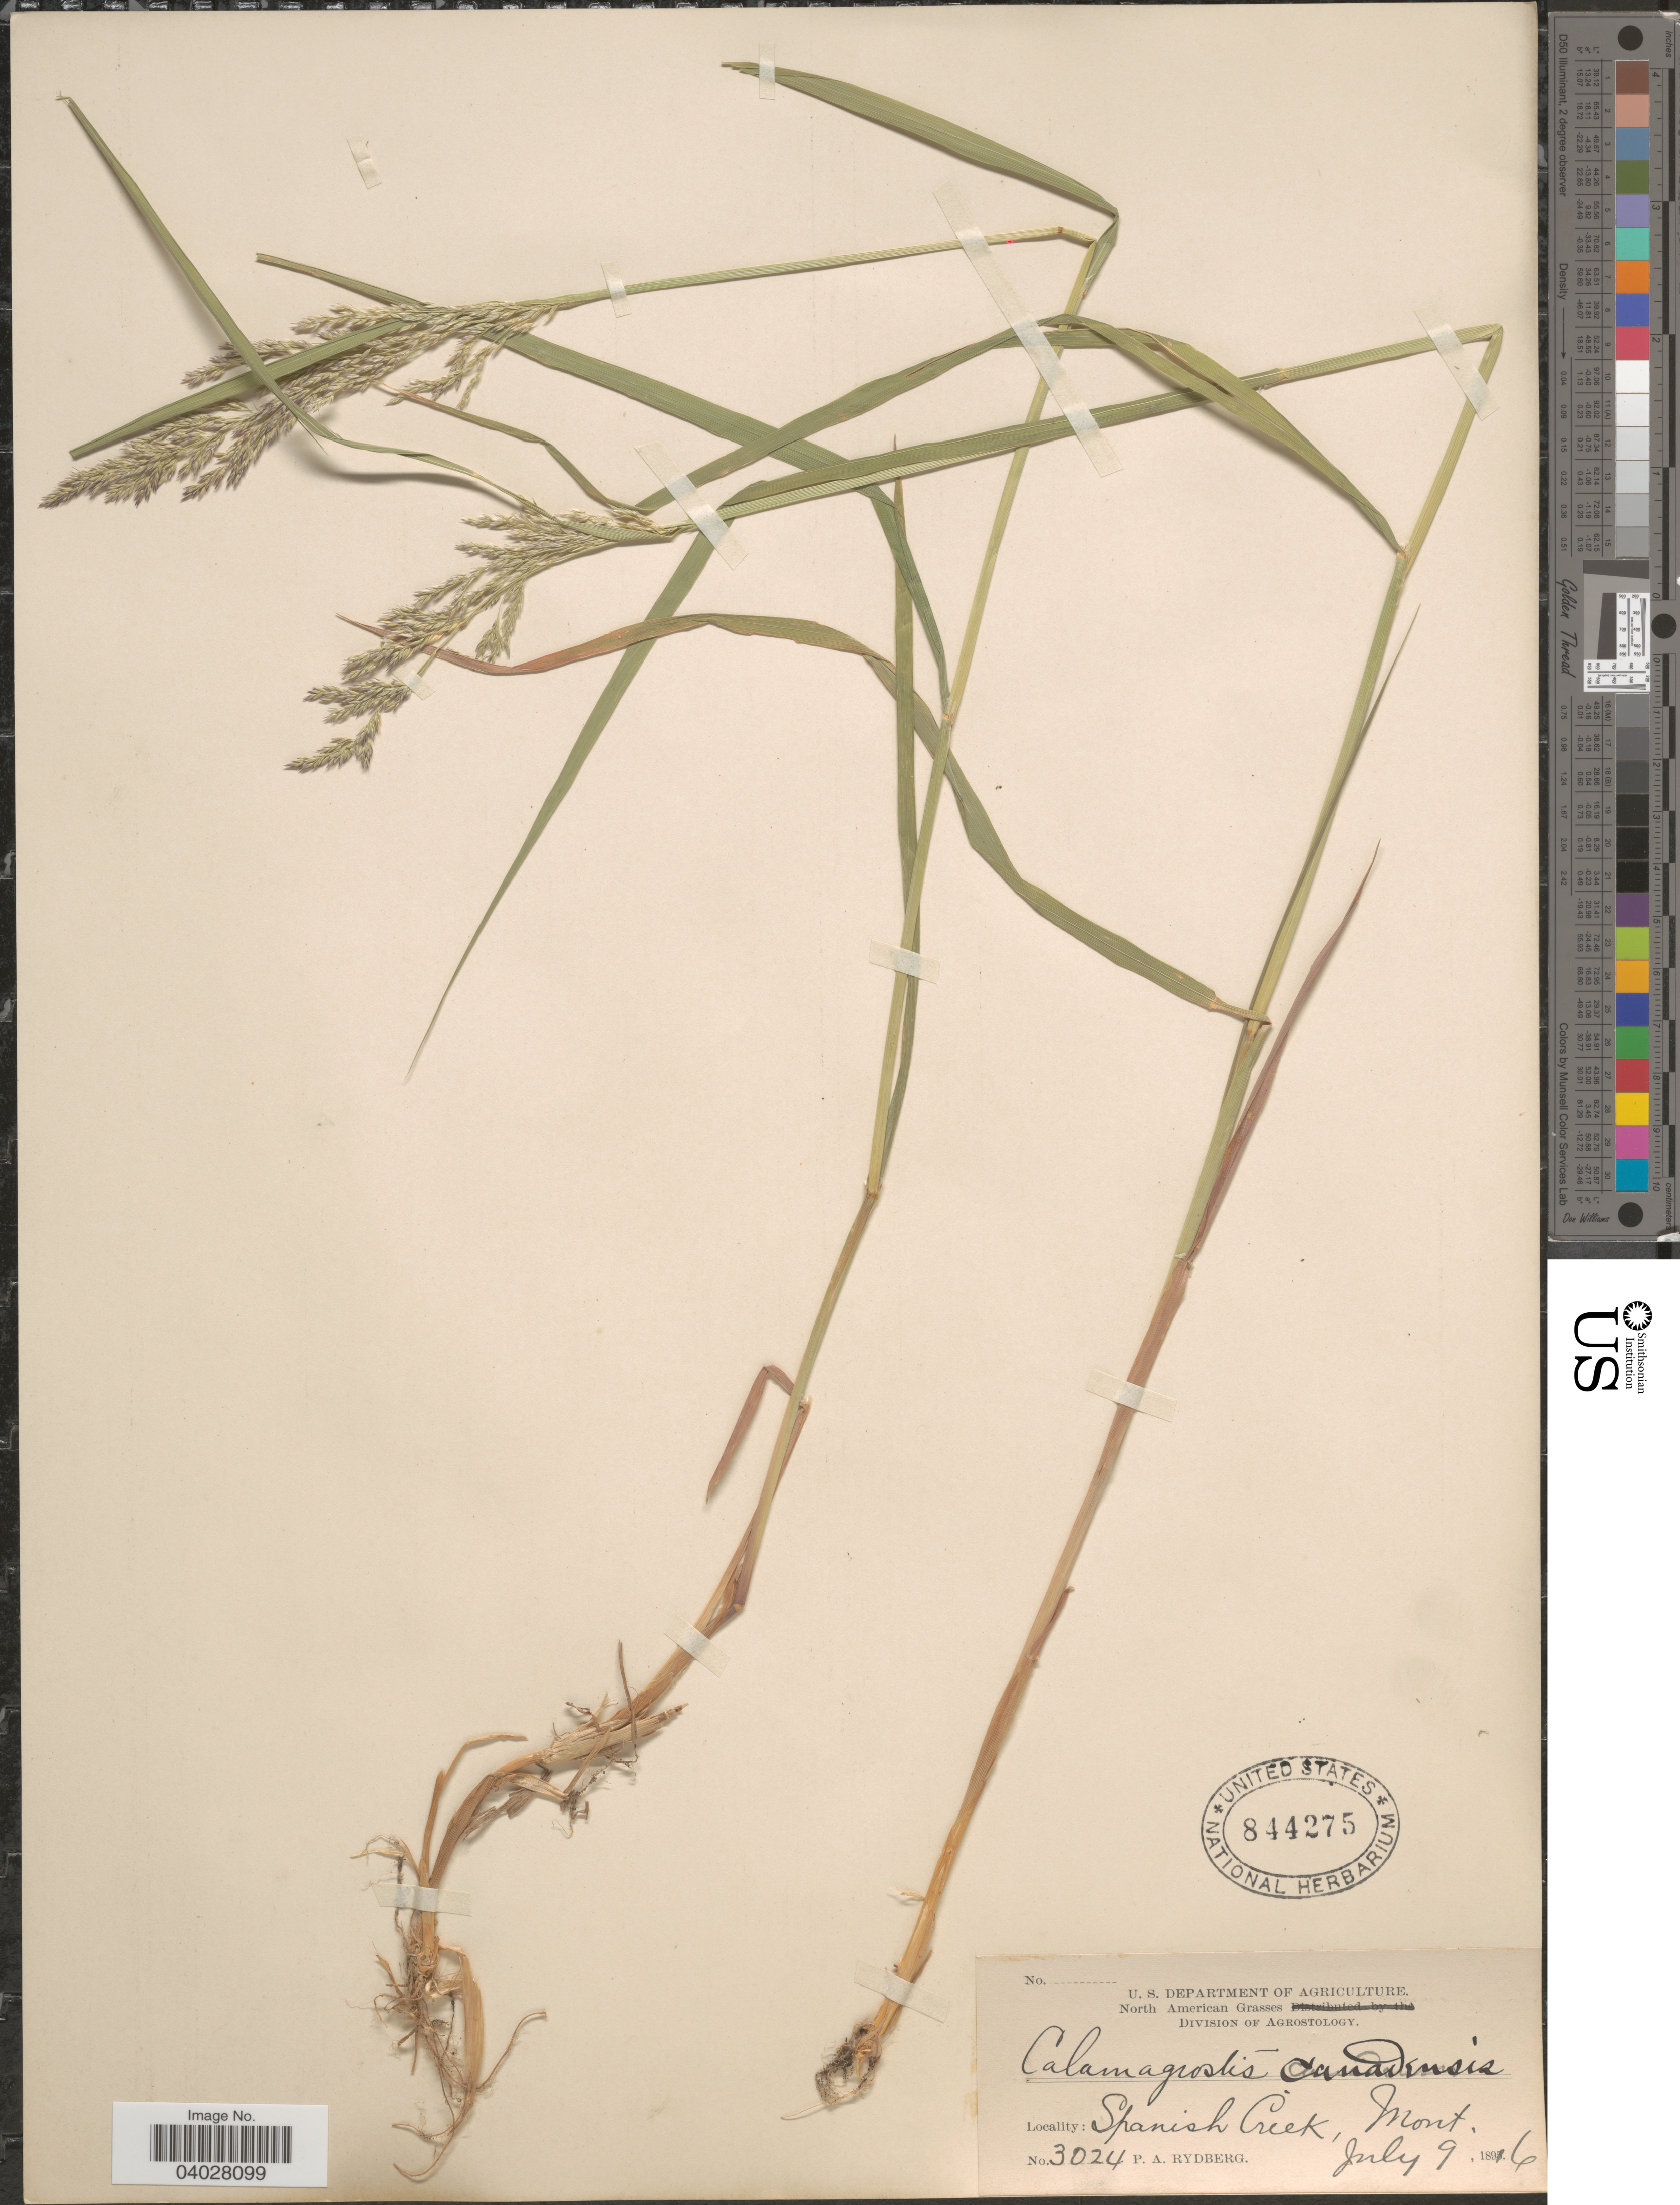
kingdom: Plantae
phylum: Tracheophyta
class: Liliopsida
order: Poales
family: Poaceae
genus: Calamagrostis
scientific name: Calamagrostis canadensis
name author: (Michx.) P. Beauv.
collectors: P. A. Rydberg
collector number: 3024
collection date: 1896-07-09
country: United States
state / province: Montana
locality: Spanish Creek.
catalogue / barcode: US 844275